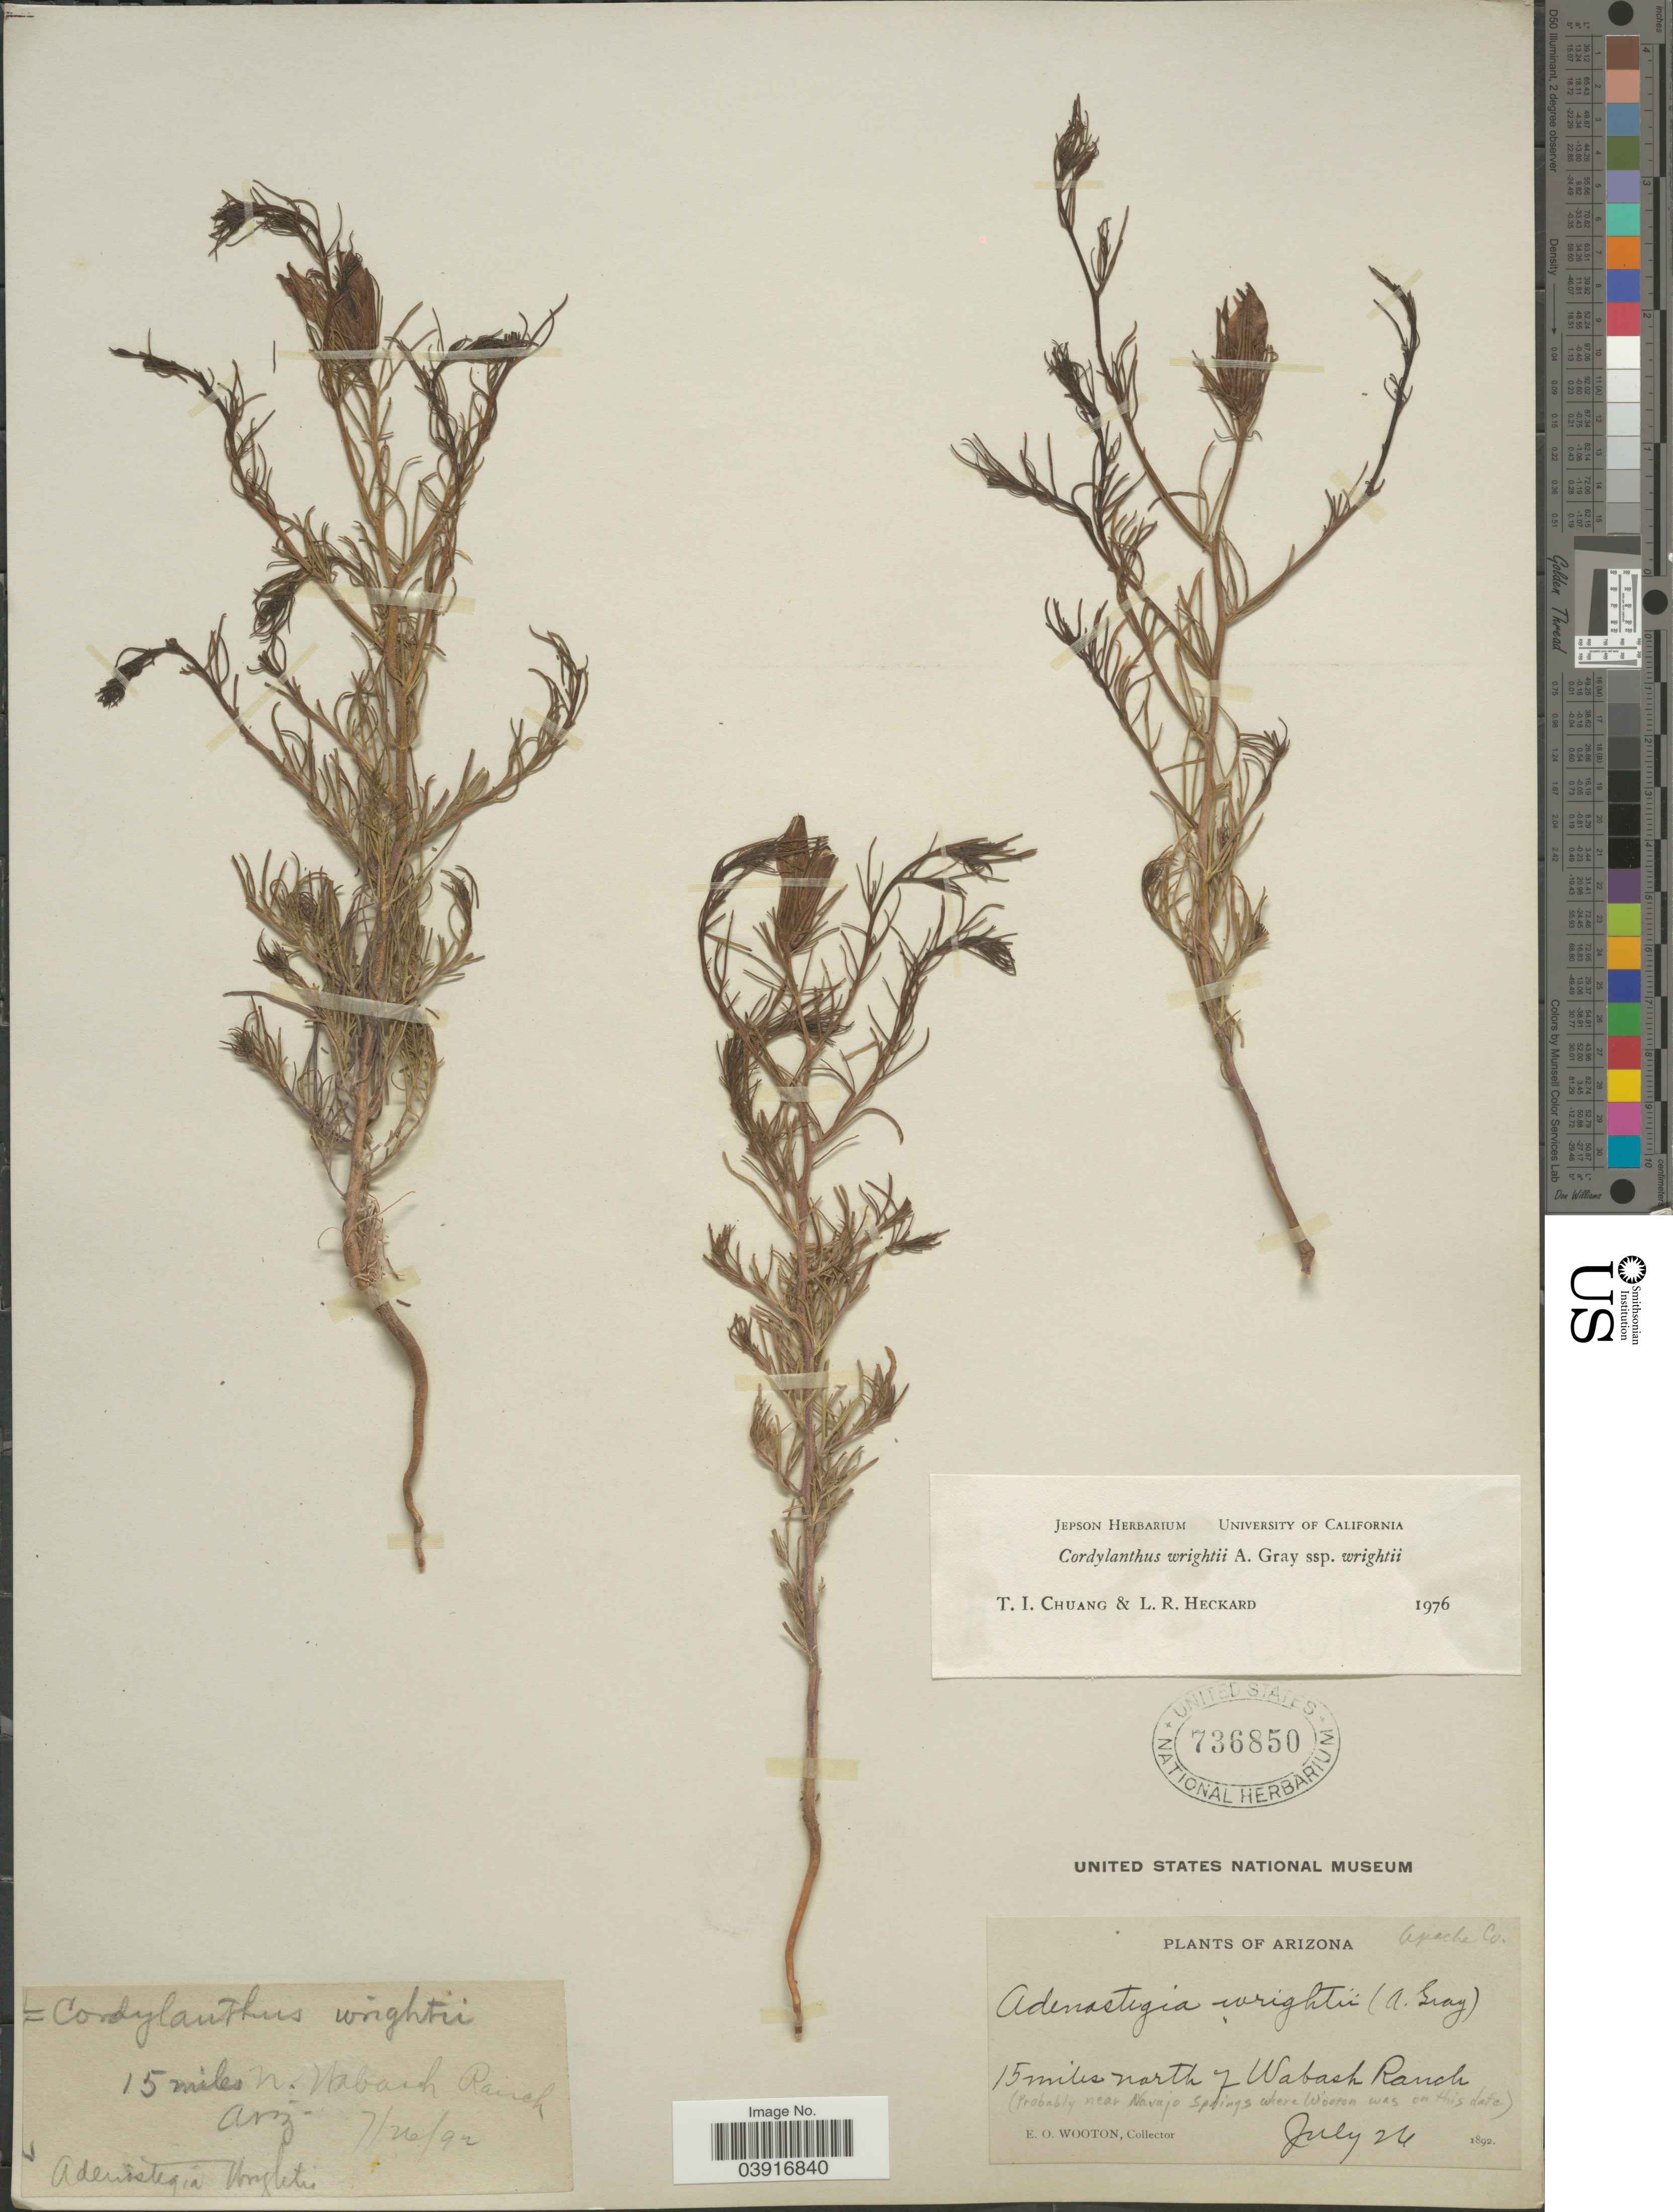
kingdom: Plantae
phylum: Tracheophyta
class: Magnoliopsida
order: Lamiales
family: Orobanchaceae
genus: Cordylanthus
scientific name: Cordylanthus wrightii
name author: A. Gray in Emory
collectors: E. O. Wooton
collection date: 1892-07-24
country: United States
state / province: Arizona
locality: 15 miles north of Wabash Ranch (Probably near Navajo Springs where Wooton was on this date). Apache Co.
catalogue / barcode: US 736850